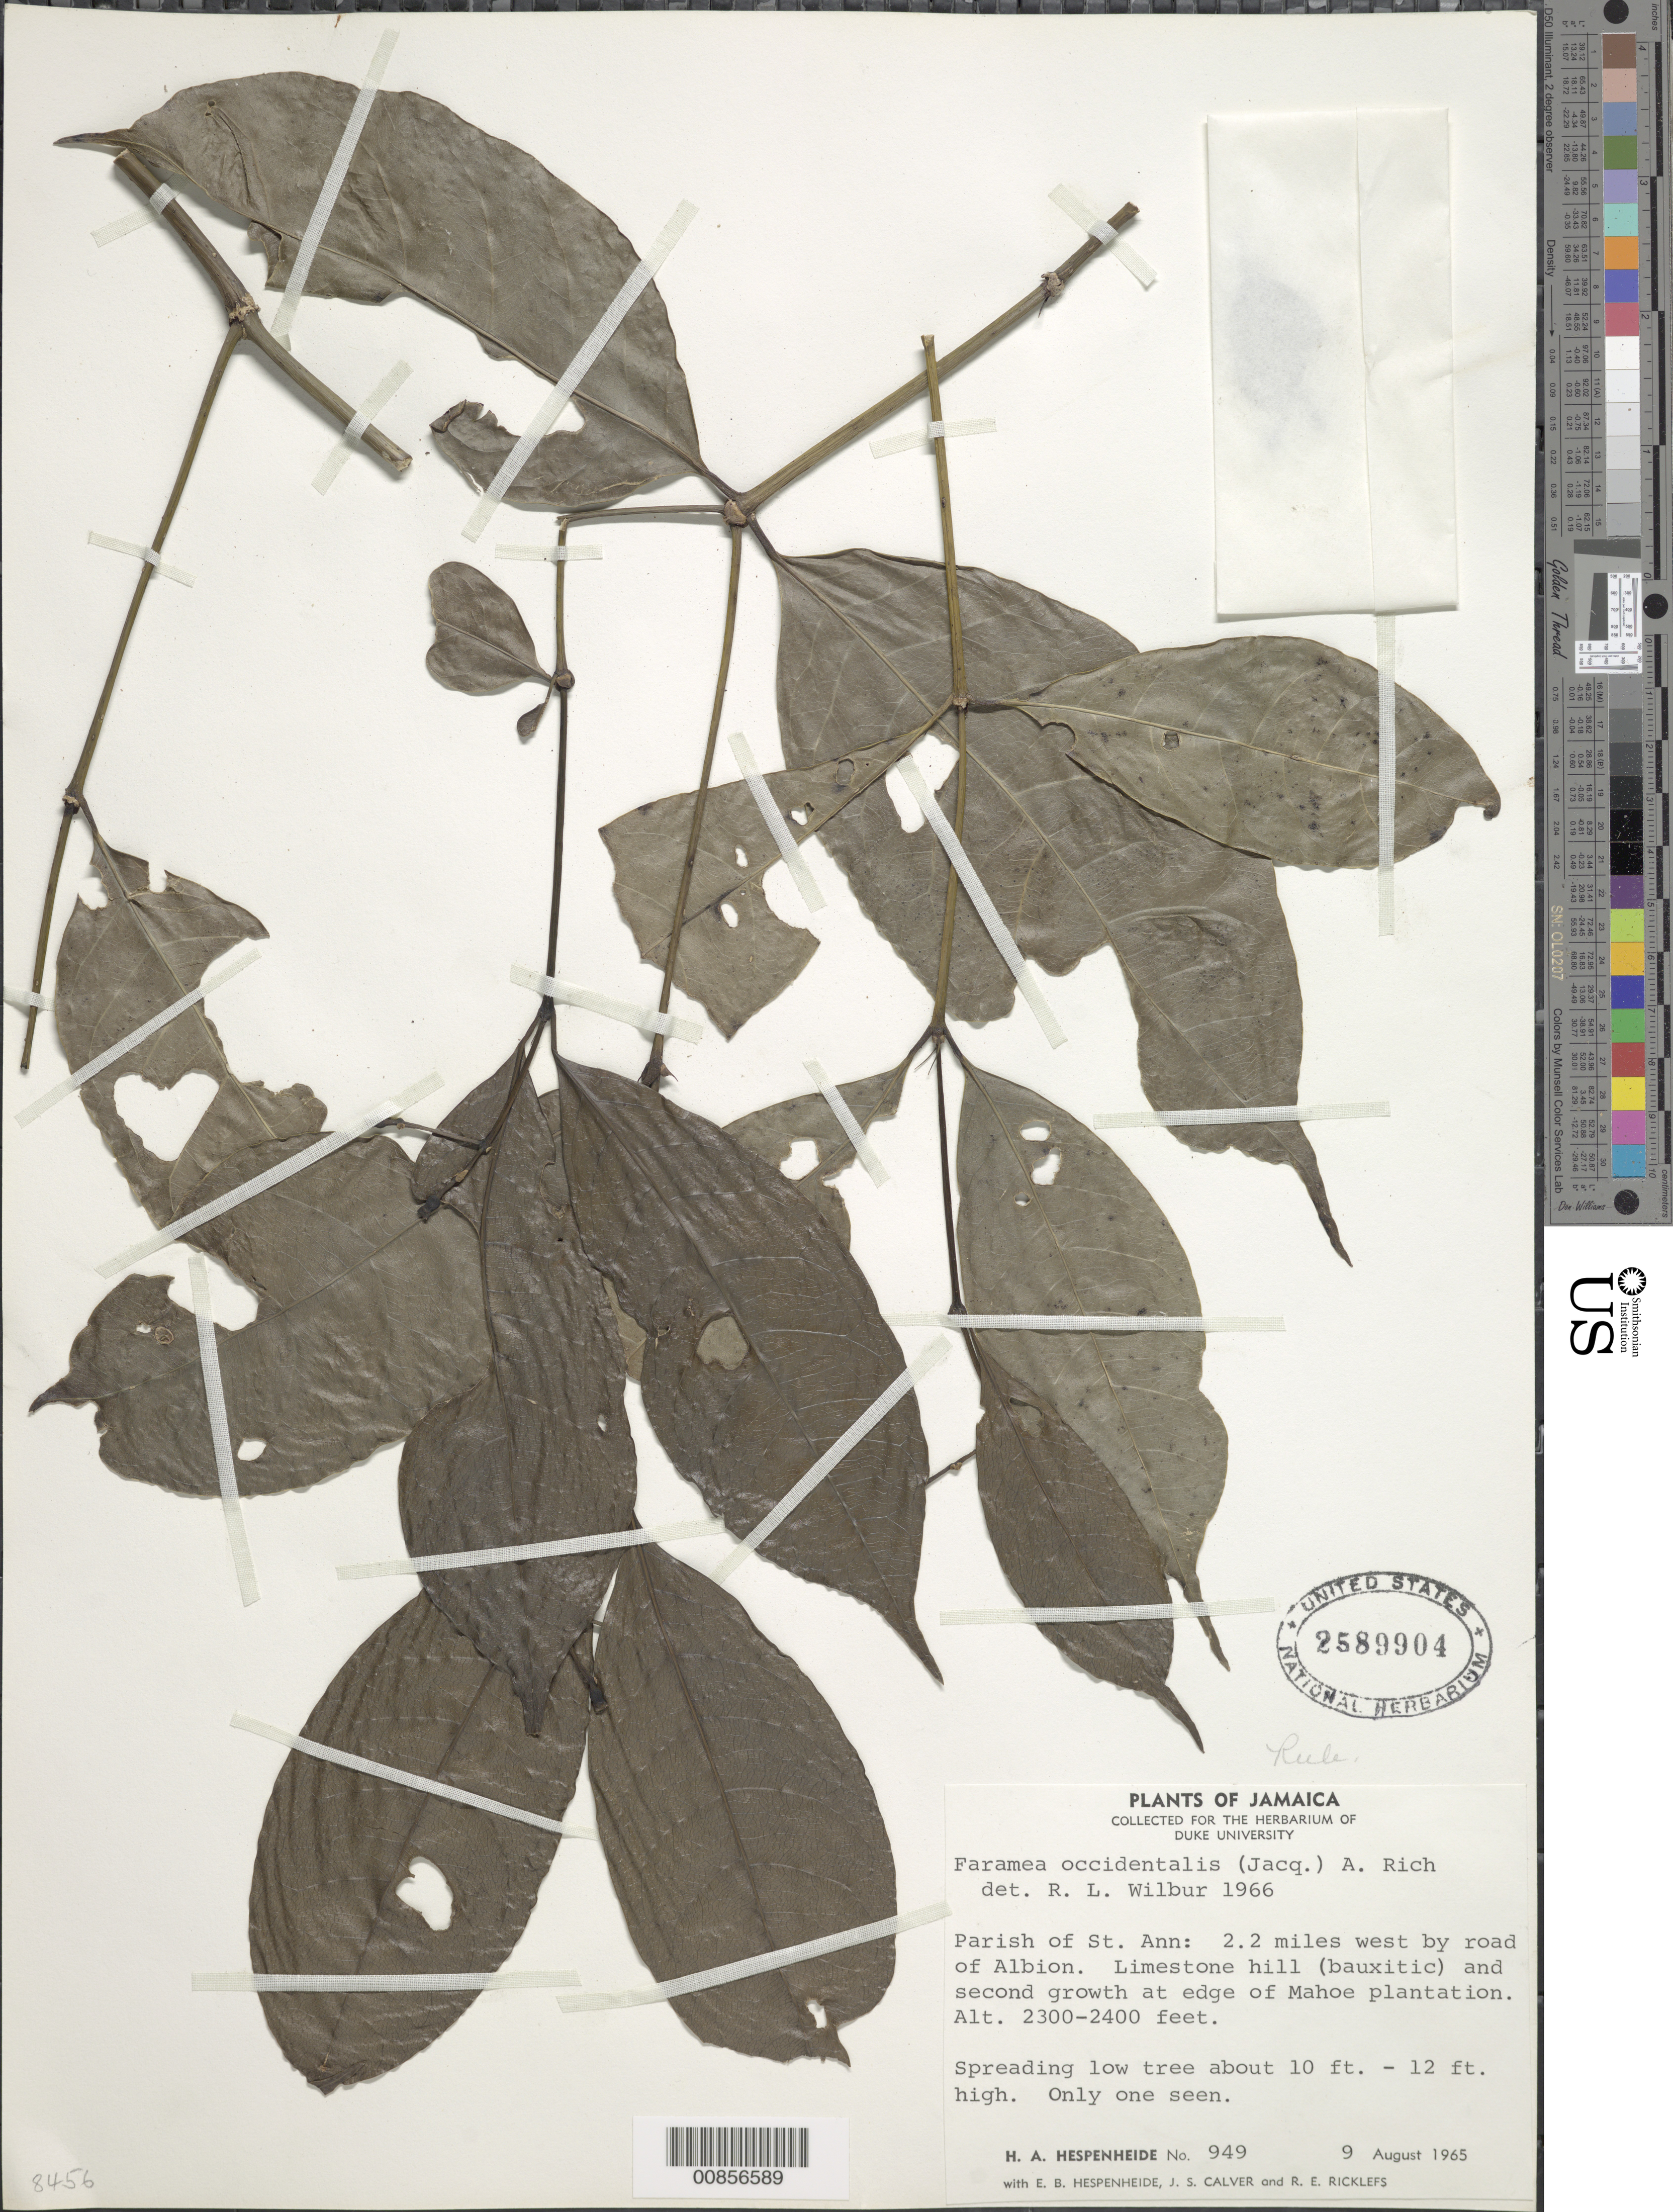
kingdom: Plantae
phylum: Tracheophyta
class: Magnoliopsida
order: Gentianales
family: Rubiaceae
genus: Faramea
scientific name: Faramea occidentalis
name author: (L.) A. Rich.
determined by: Wilbur, R. L.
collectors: H. A. Hespenheide, E. Hespenheide, J. Calver & R. Ricklefs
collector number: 949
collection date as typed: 09 Aug 1965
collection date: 1965-08-09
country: Jamaica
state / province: Saint Ann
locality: At edge of Mahoe plantation; 2.2 miles west, by road, of Albion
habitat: Limestone hill (bauxitic), in second growth at edge of plantation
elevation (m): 701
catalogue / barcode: US 2589904